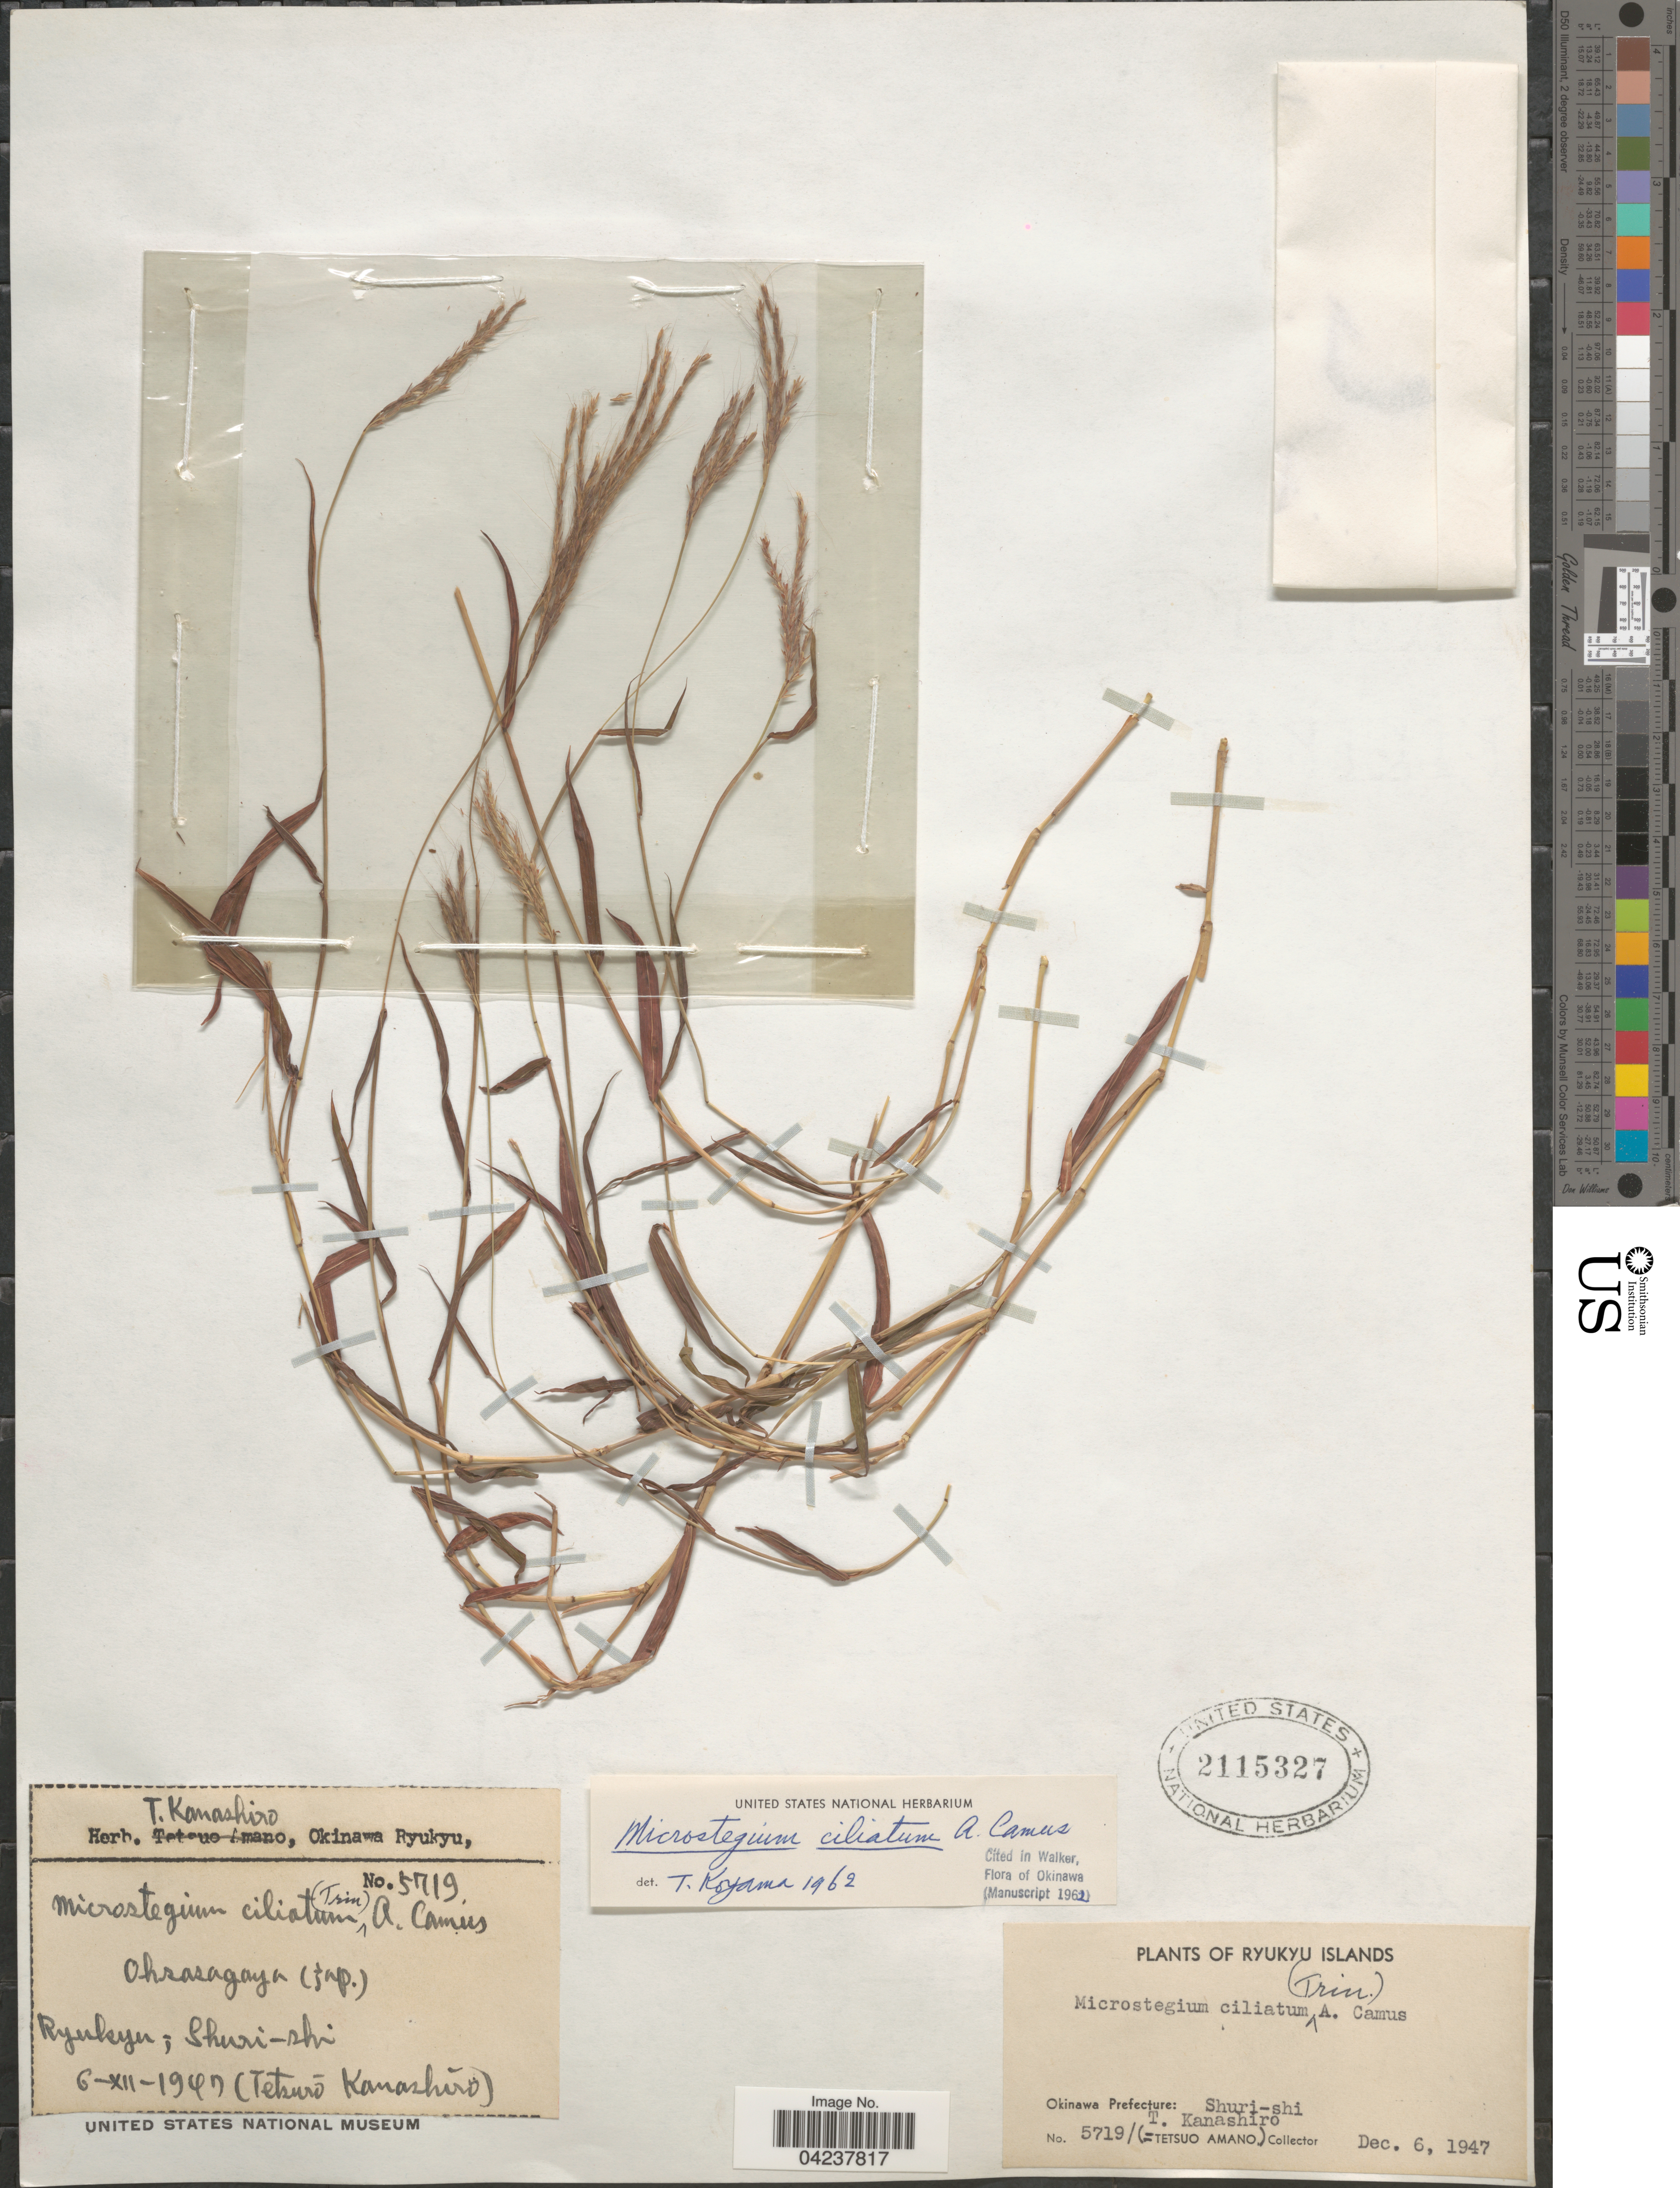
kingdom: Plantae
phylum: Tracheophyta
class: Liliopsida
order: Poales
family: Poaceae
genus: Microstegium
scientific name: Microstegium ciliatum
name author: (Trin.) A. Camus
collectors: T. Kanashiro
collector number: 5719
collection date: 1947-12-06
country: Japan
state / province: Okinawa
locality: Ryukyu Islands. Okinawa Prefecture: Shuri-shi.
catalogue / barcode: US 2115327